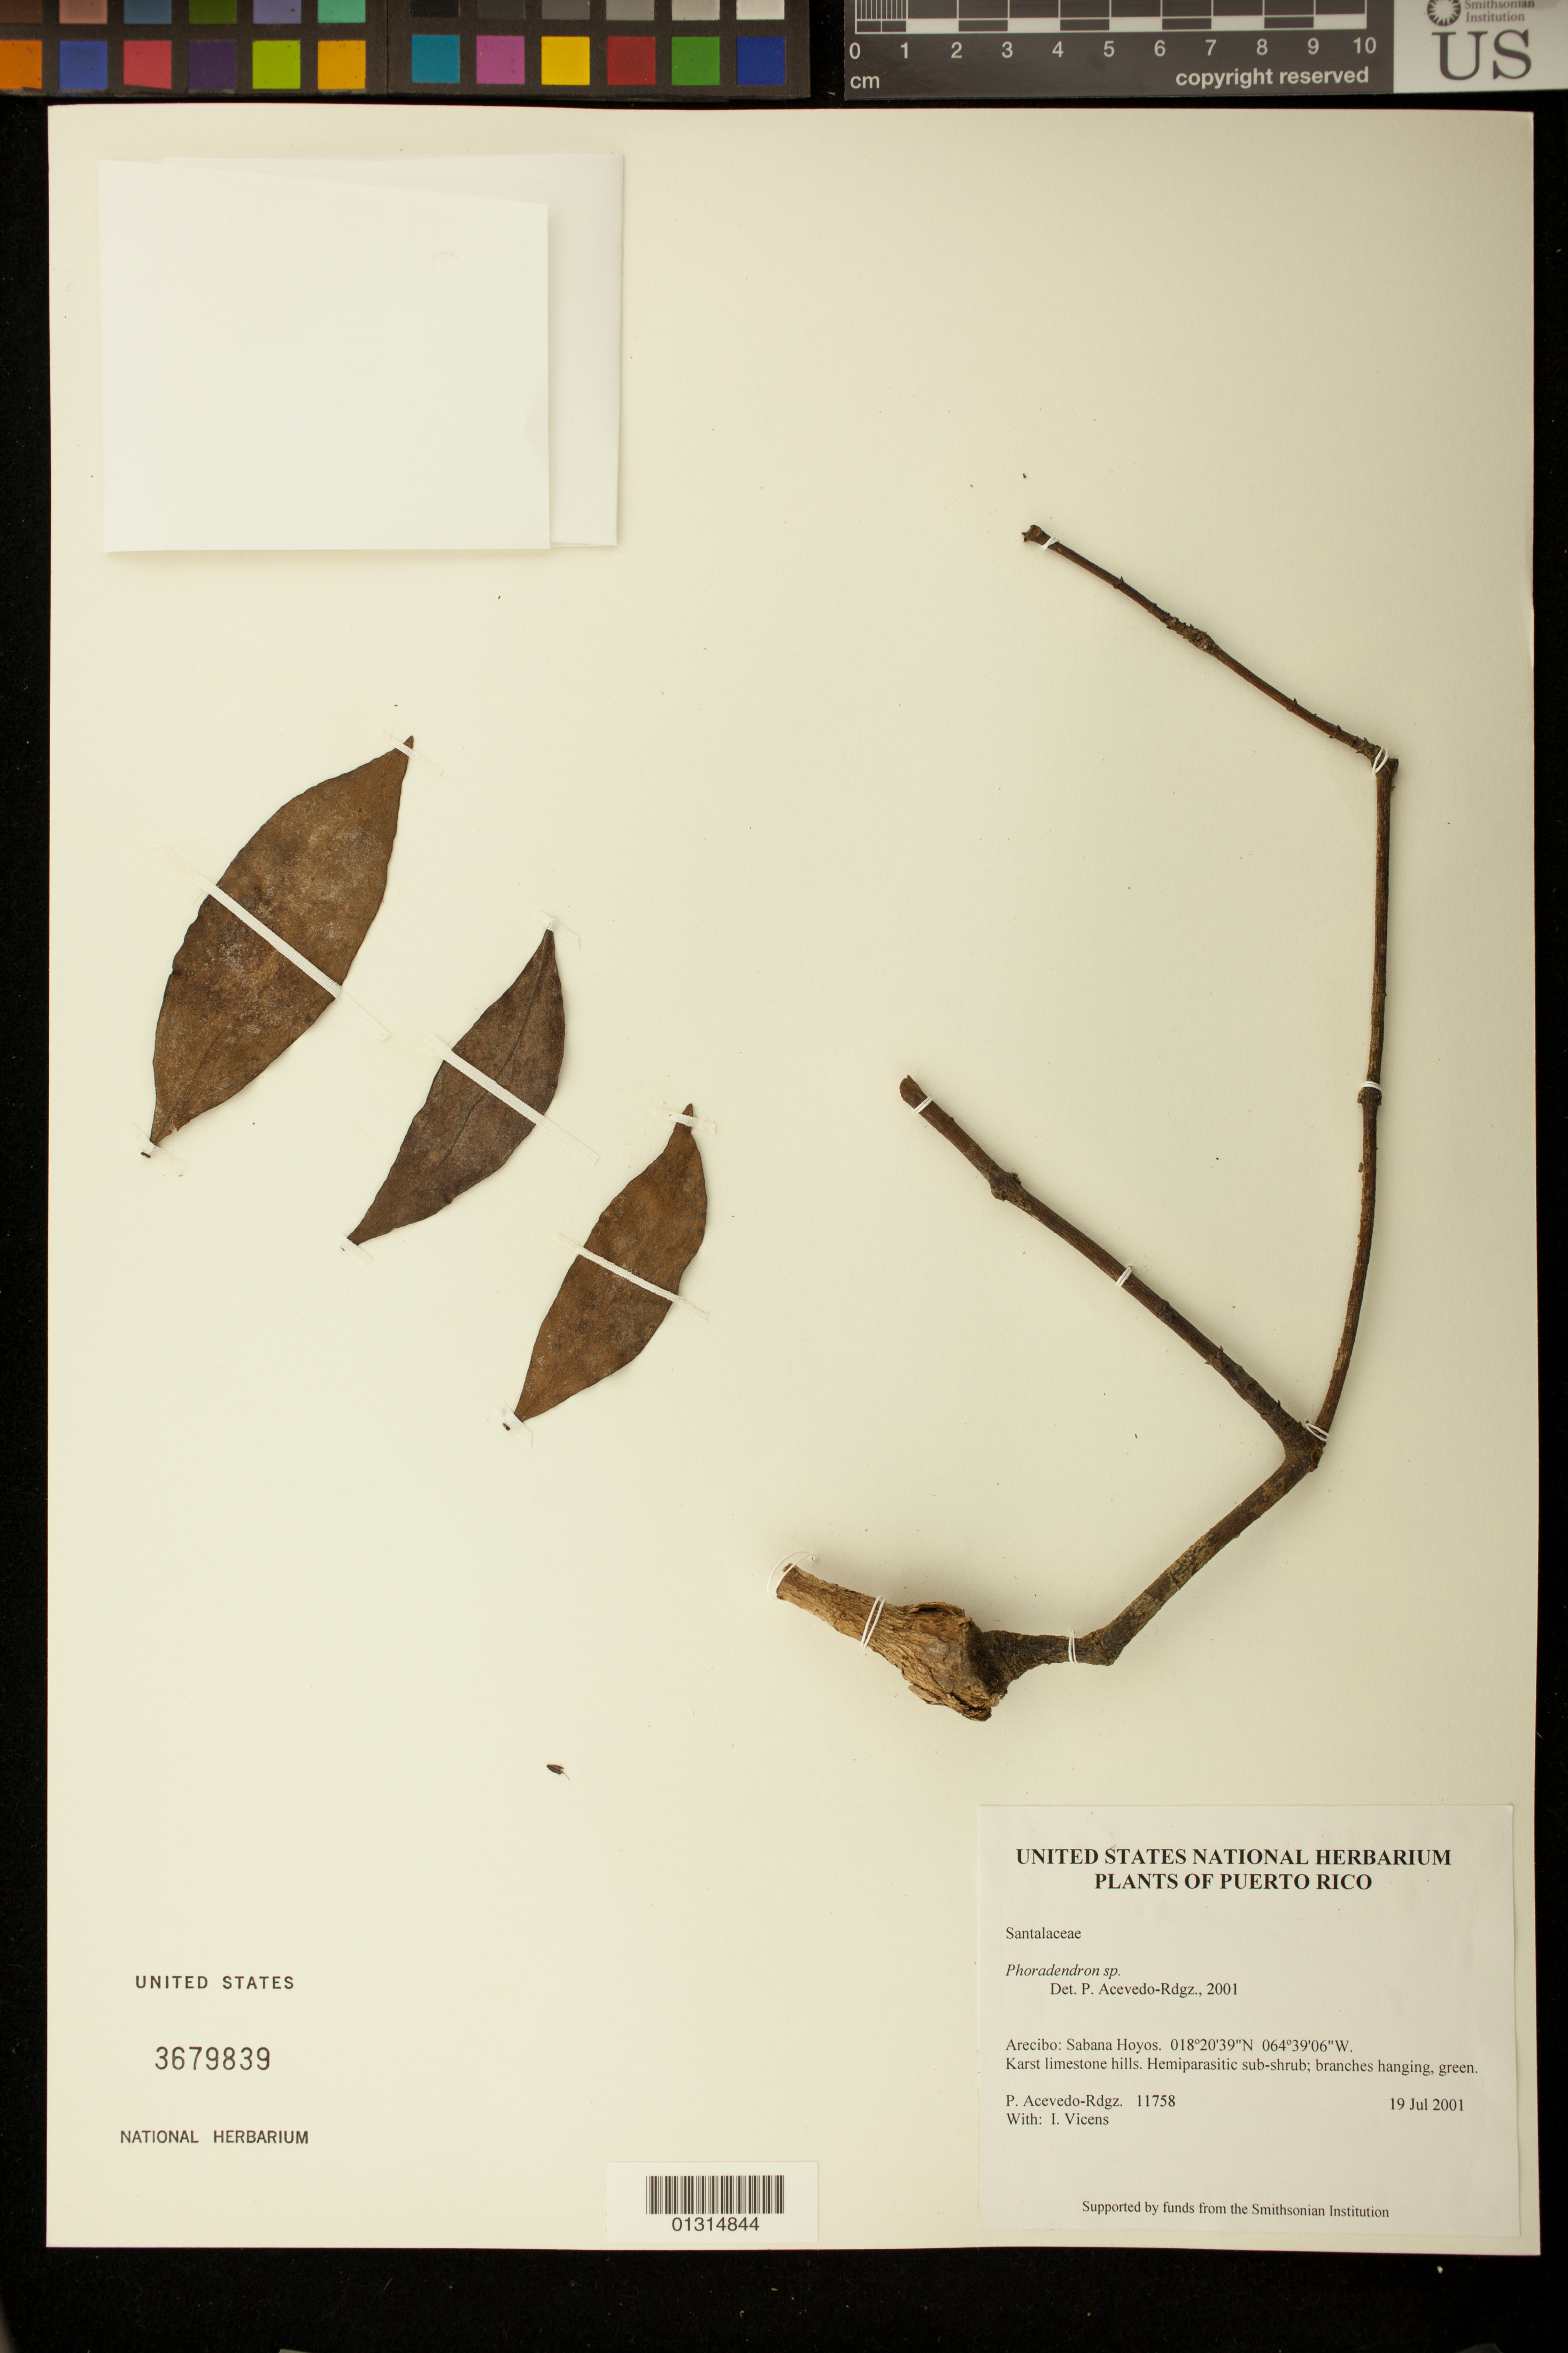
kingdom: Plantae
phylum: Tracheophyta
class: Magnoliopsida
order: Santalales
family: Viscaceae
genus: Phoradendron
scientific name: Phoradendron piperoides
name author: (Kunth) Trel.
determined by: Caraballo-Ortiz, Marcos A., (MISS), University of Mississippi (UNITED STATES)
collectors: P. Acevedo-Rodr. & I. Vicens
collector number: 11758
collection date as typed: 19 Jul 2001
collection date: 2001-07-19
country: Puerto Rico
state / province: Arecibo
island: Puerto Rico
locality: Arecibo: Sabana Hoyos.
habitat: Karst limestone hills.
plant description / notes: US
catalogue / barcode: US 3679839